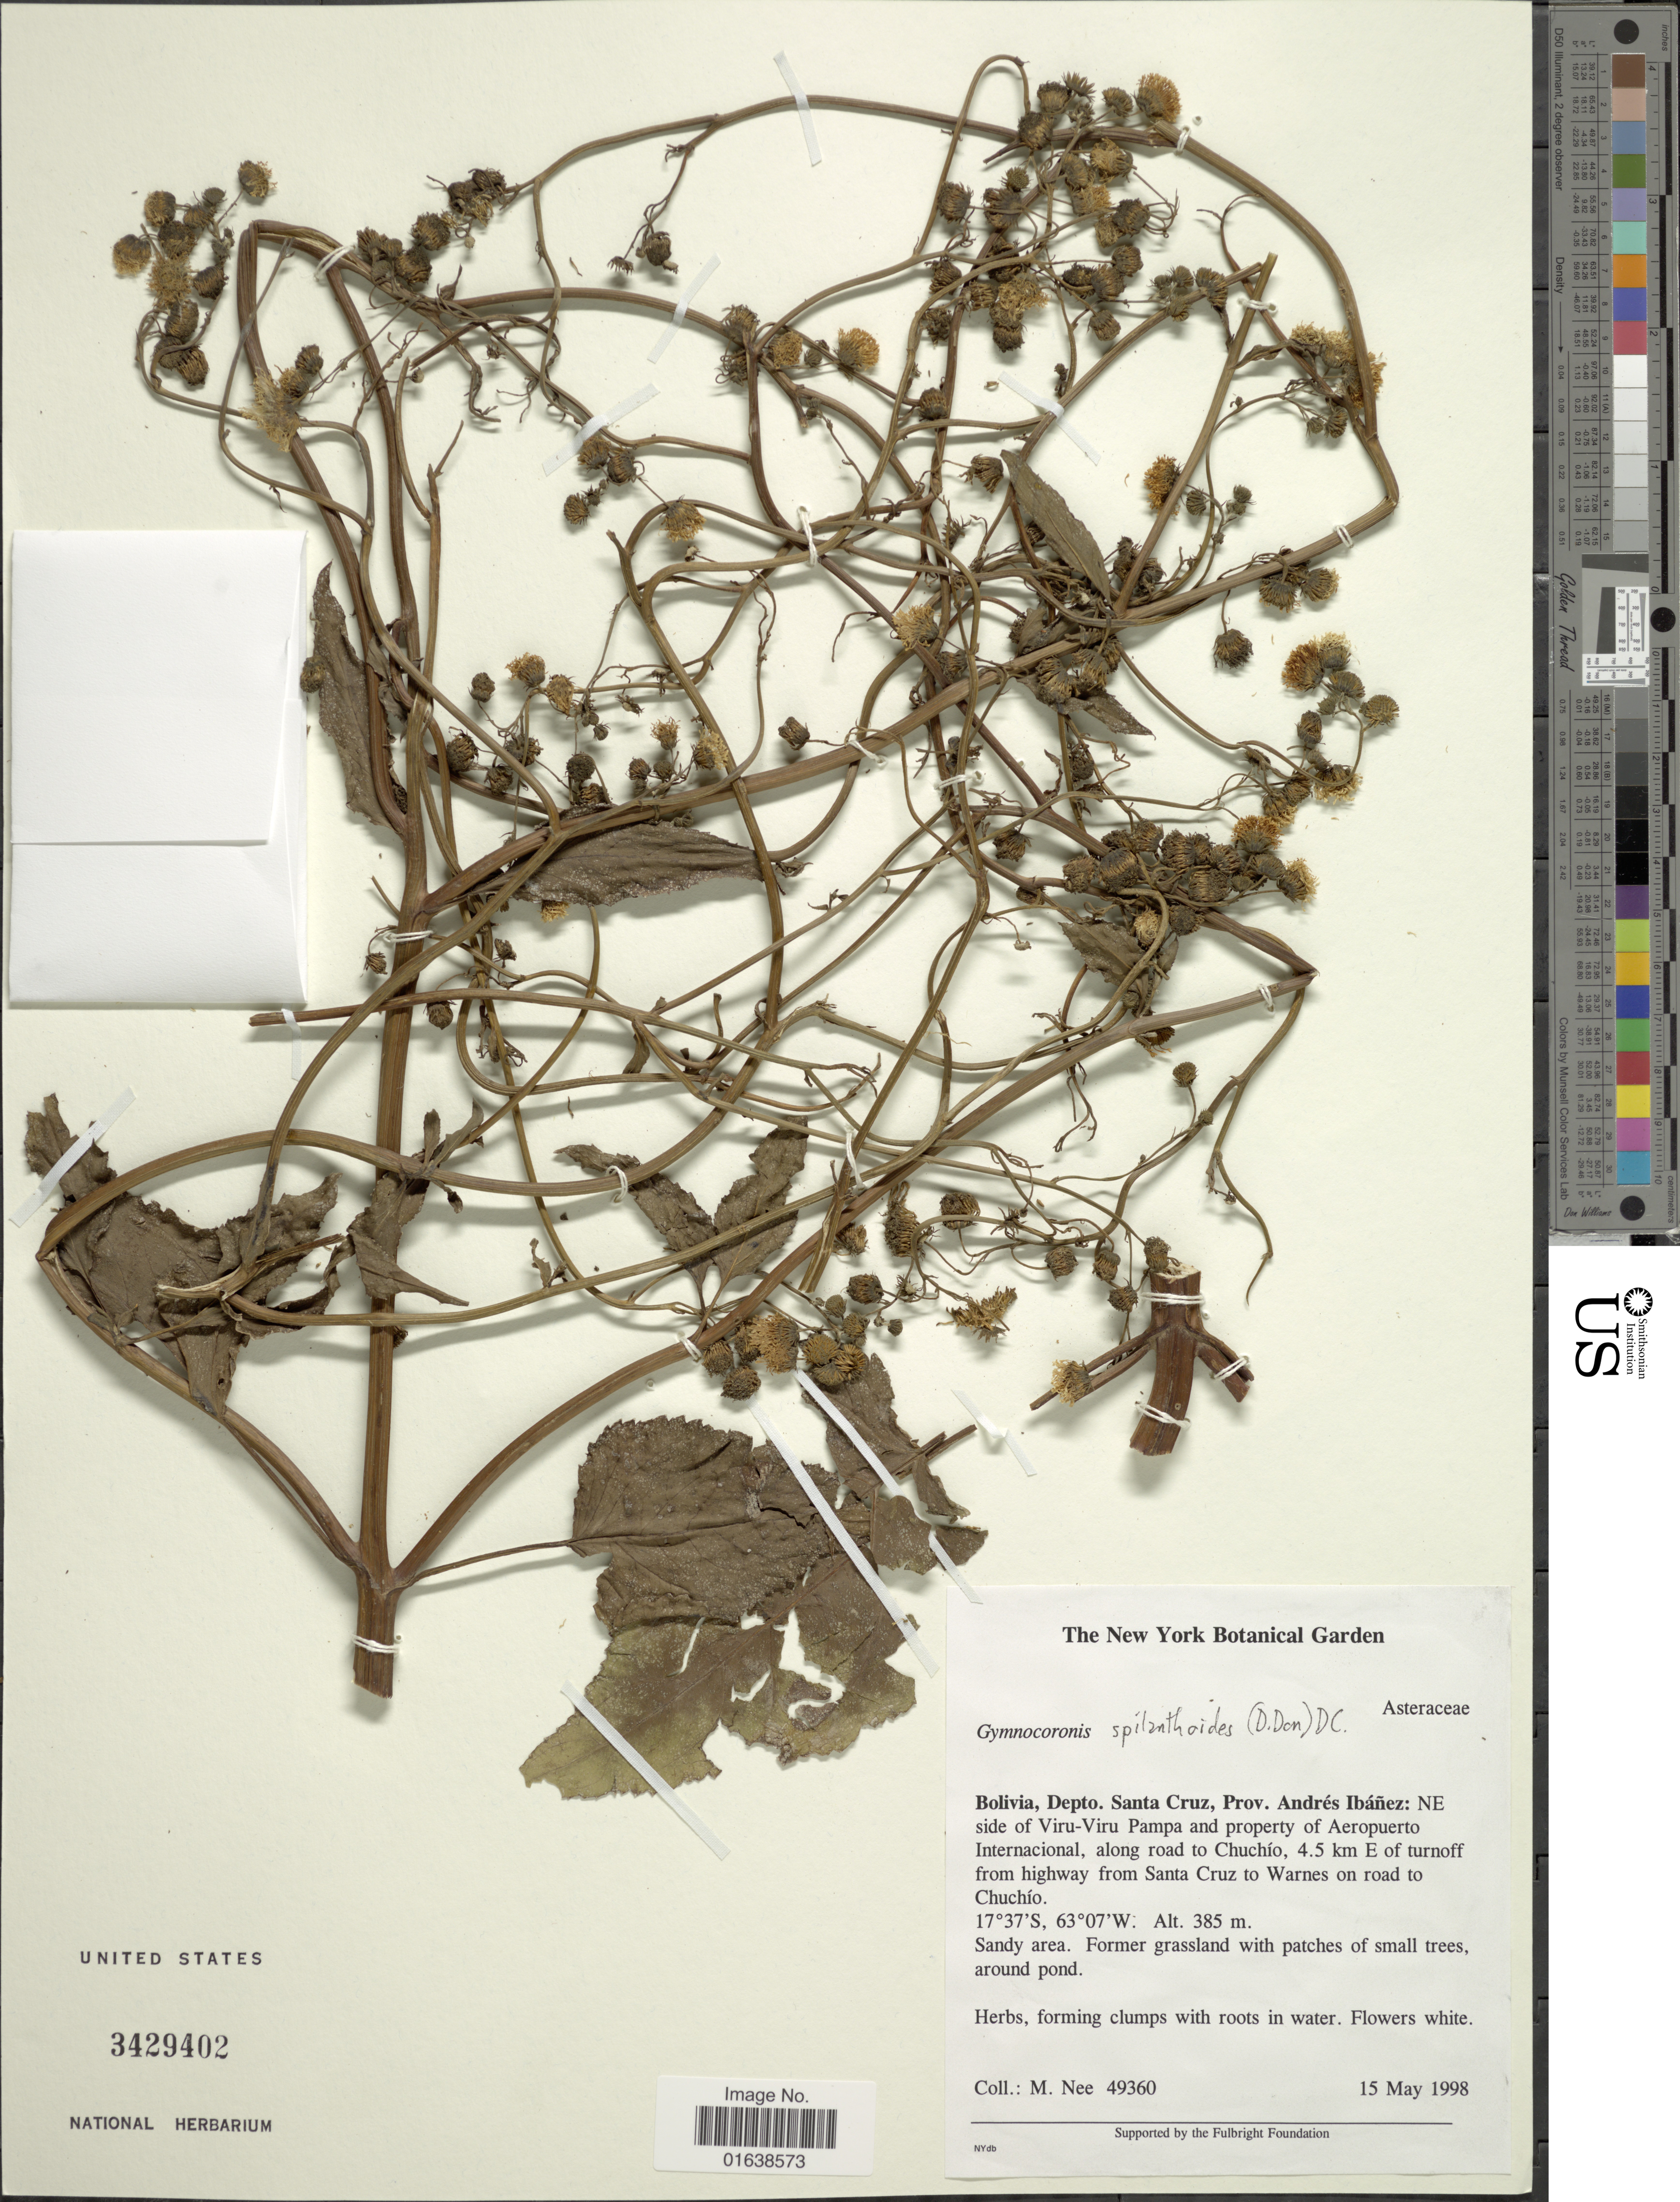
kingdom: Plantae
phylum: Tracheophyta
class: Magnoliopsida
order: Asterales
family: Asteraceae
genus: Gymnocoronis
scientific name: Gymnocoronis spilanthoides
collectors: M. Nee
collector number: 49360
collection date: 1998-05-15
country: Bolivia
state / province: Santa Cruz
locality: Bolivia, Depto. Santa Cruz, Prov. Andres Ibanez: NE side of Viru-Viru Pampa and property of Aeropuerto Internacional, along road to Chuchio, 4..5 km E of turnoff from highway from Santa Cruz to Warnes on road to Chuchio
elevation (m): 385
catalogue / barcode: US 3429402